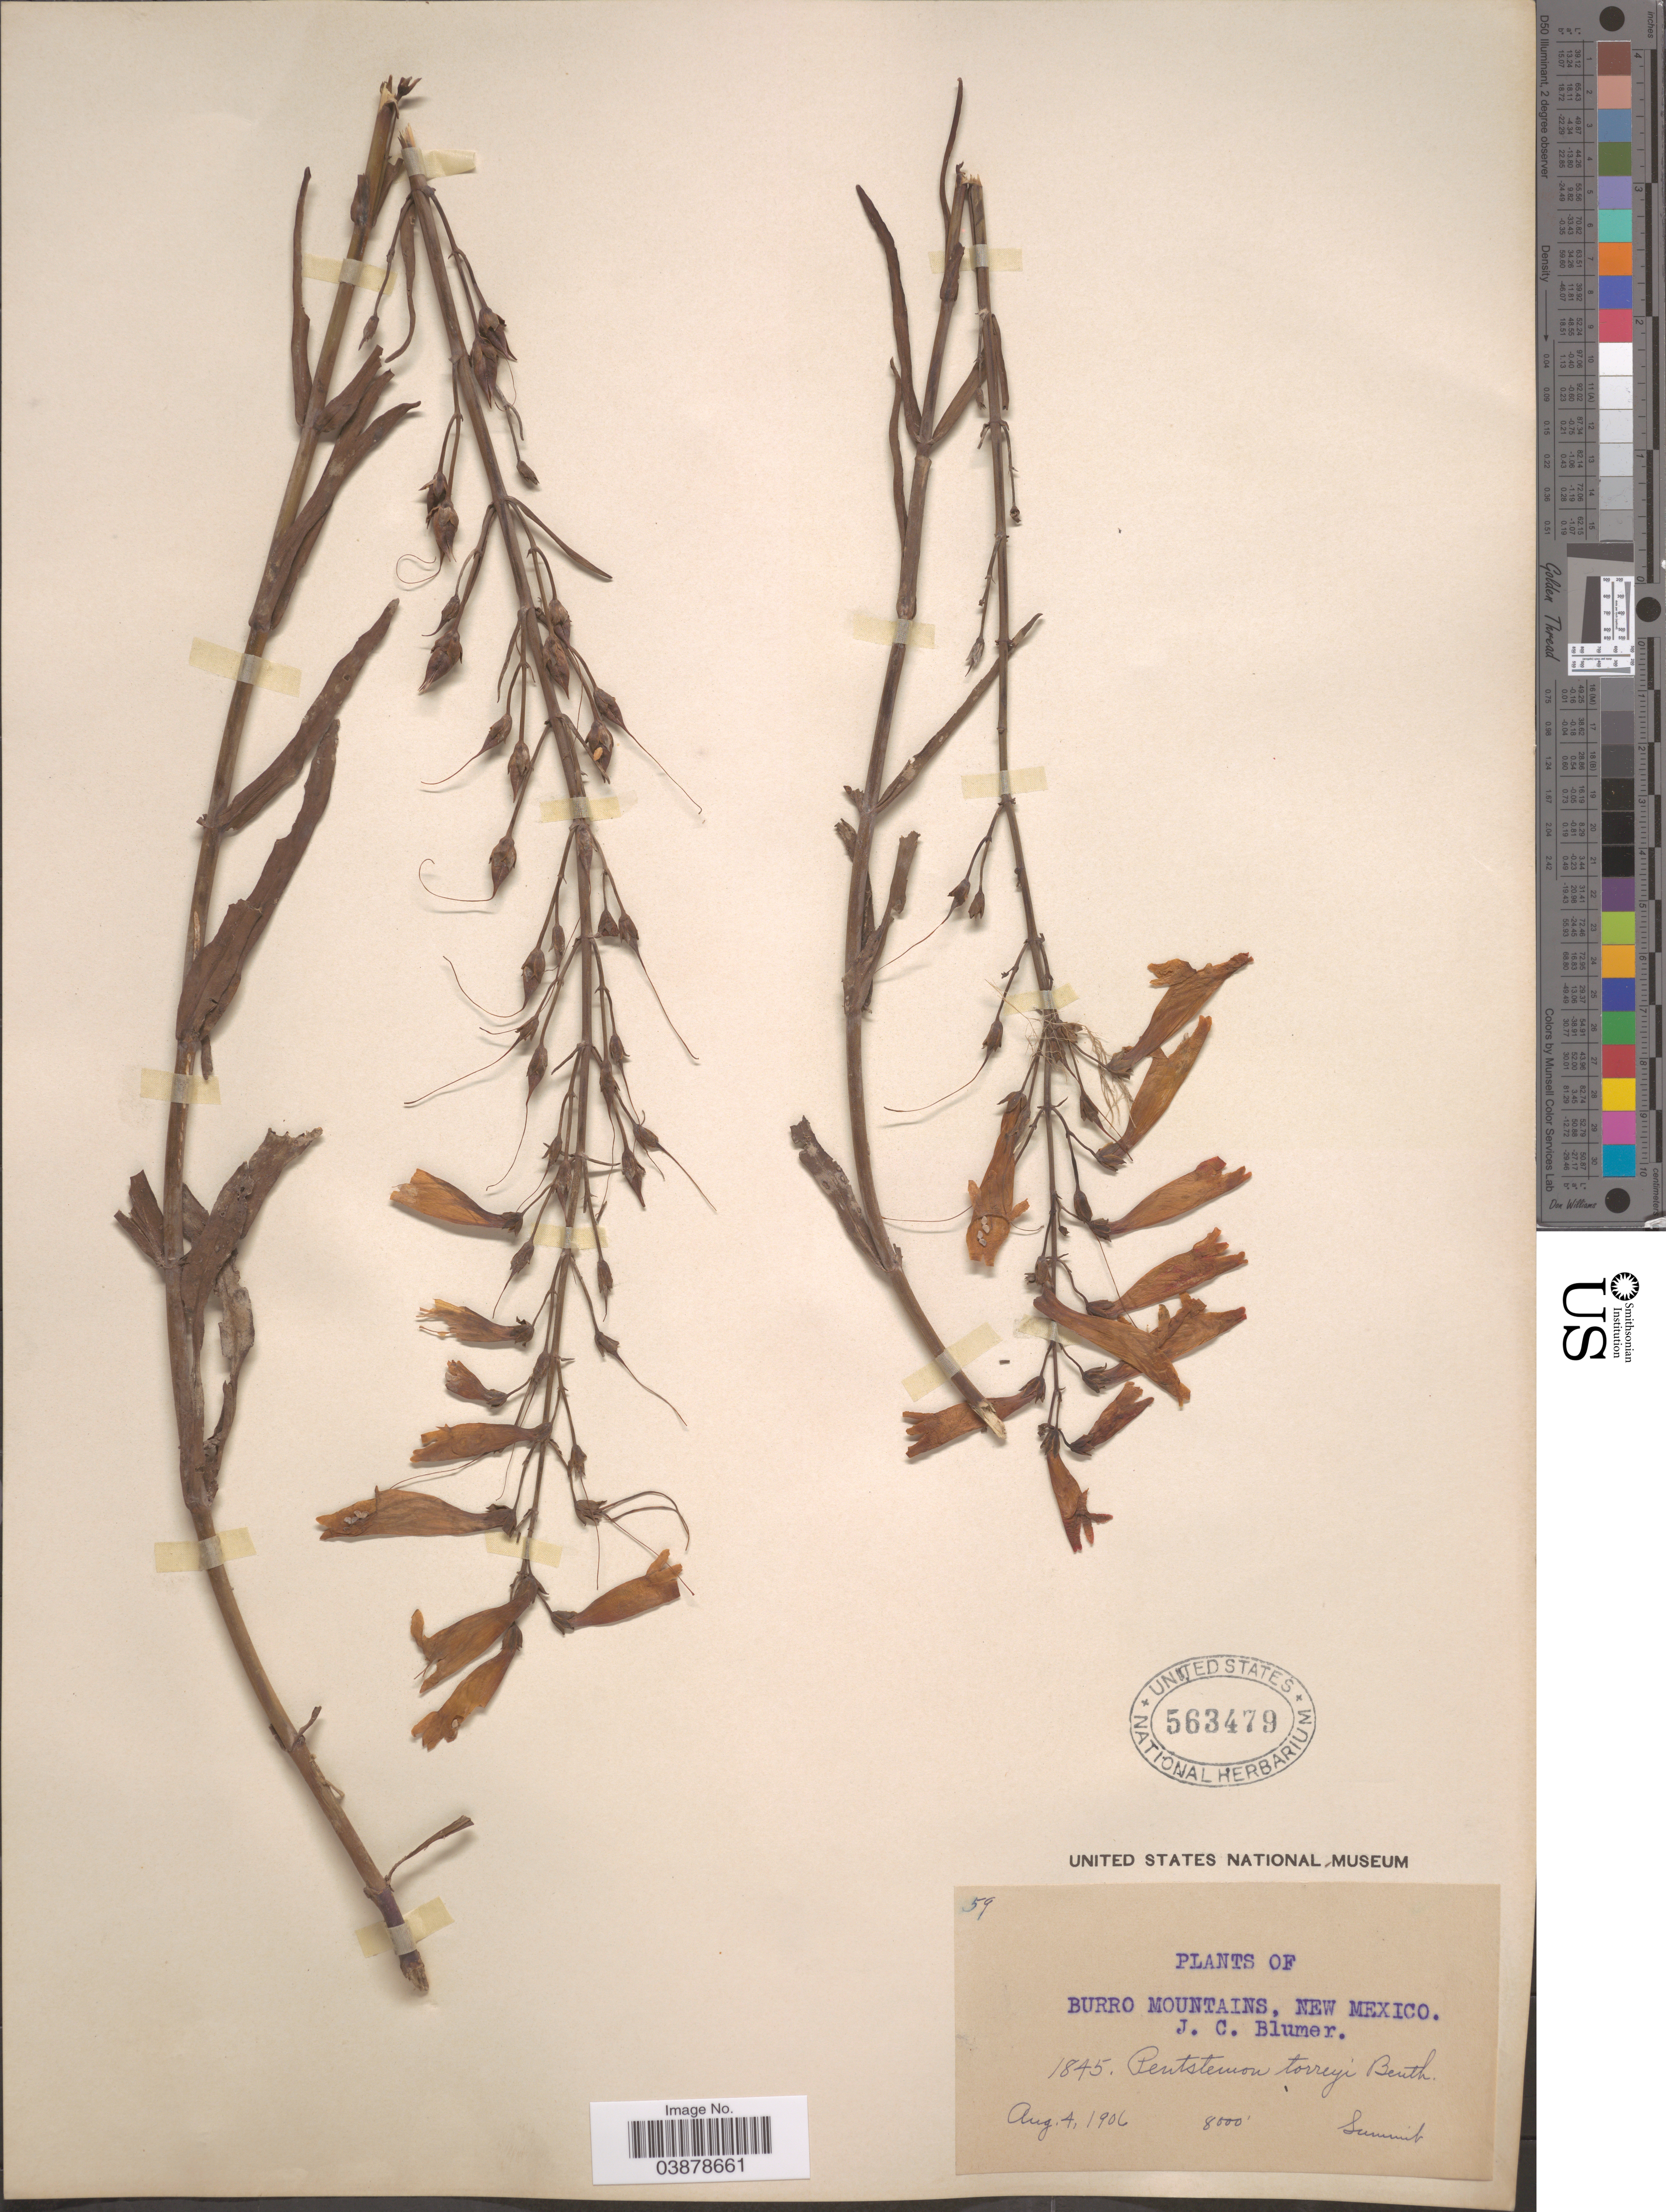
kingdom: Plantae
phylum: Tracheophyta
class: Magnoliopsida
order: Lamiales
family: Plantaginaceae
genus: Penstemon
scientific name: Penstemon torreyi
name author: Benth.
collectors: J. C. Blumer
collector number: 59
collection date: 1906-08-04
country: United States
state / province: New Mexico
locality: Burro Mountains. Summit.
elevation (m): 2438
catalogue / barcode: US 563479